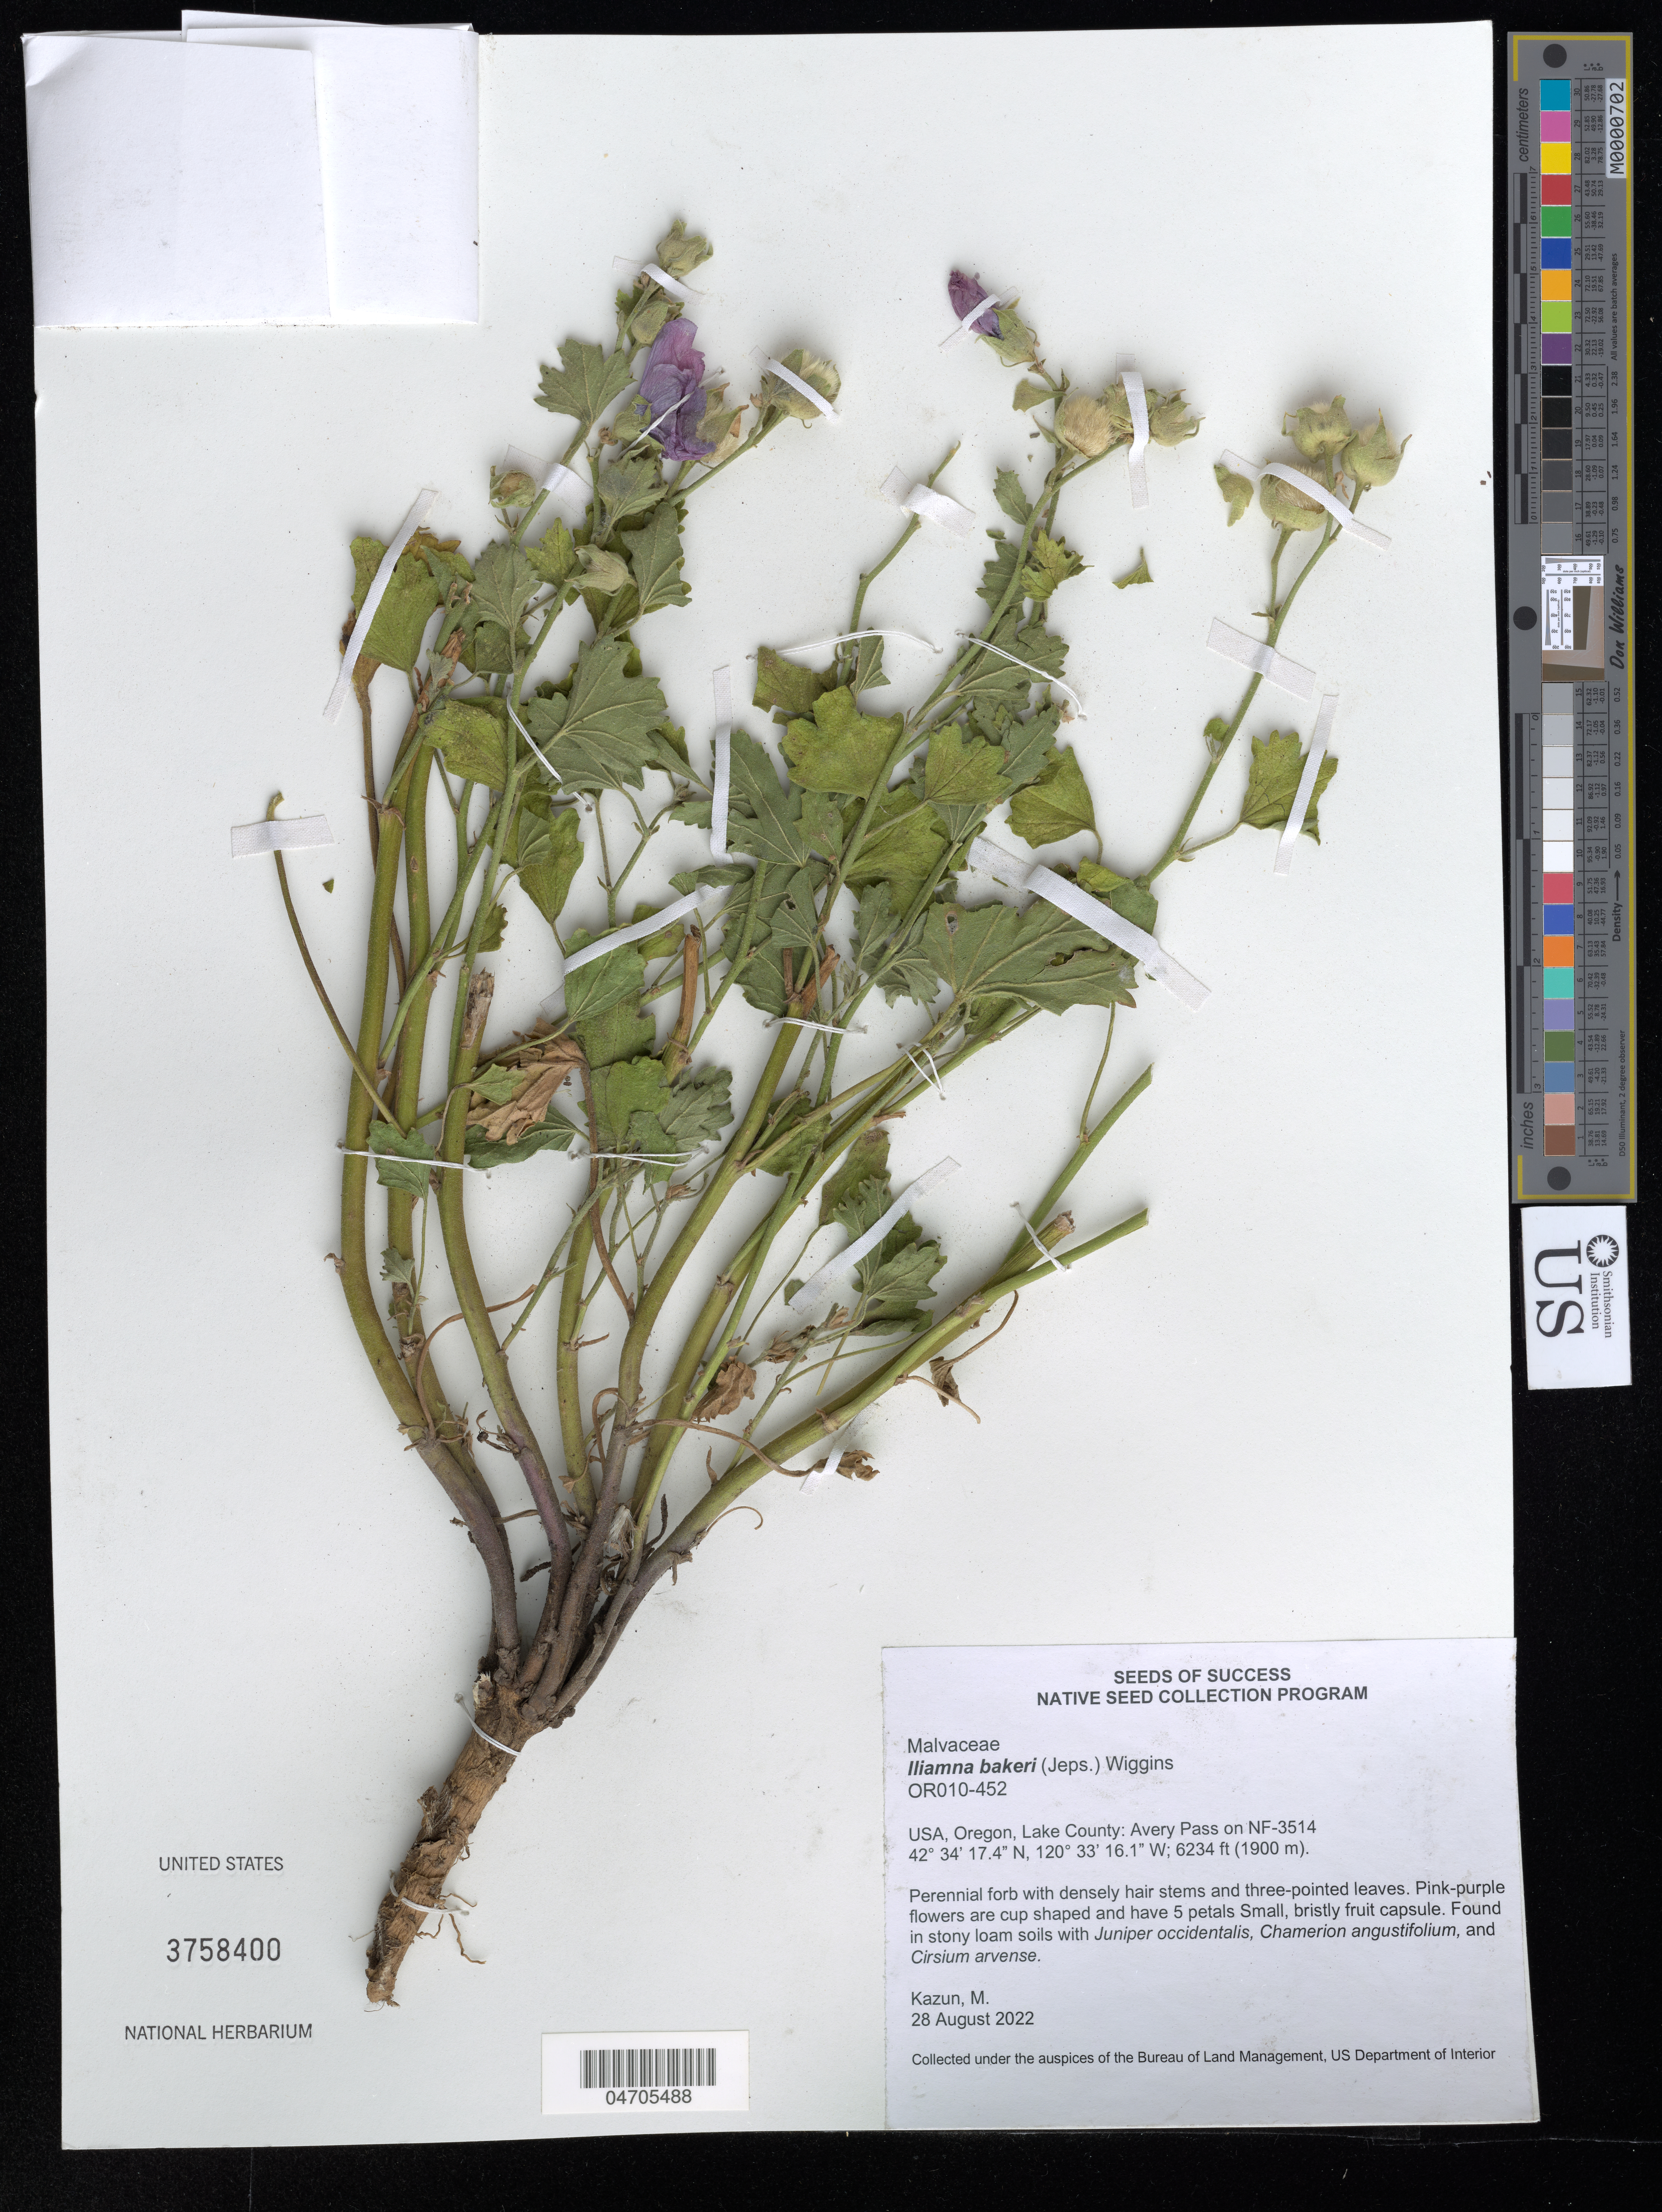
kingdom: Plantae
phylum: Tracheophyta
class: Magnoliopsida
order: Malvales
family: Malvaceae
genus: Iliamna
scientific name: Iliamna bakeri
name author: (Jeps.) Wiggins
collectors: M. Kazun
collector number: OR010-452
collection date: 2022-08-28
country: United States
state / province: Oregon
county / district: Lake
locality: Lake County: Avery Pass on NF-3514.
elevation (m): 1900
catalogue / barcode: US 3758400